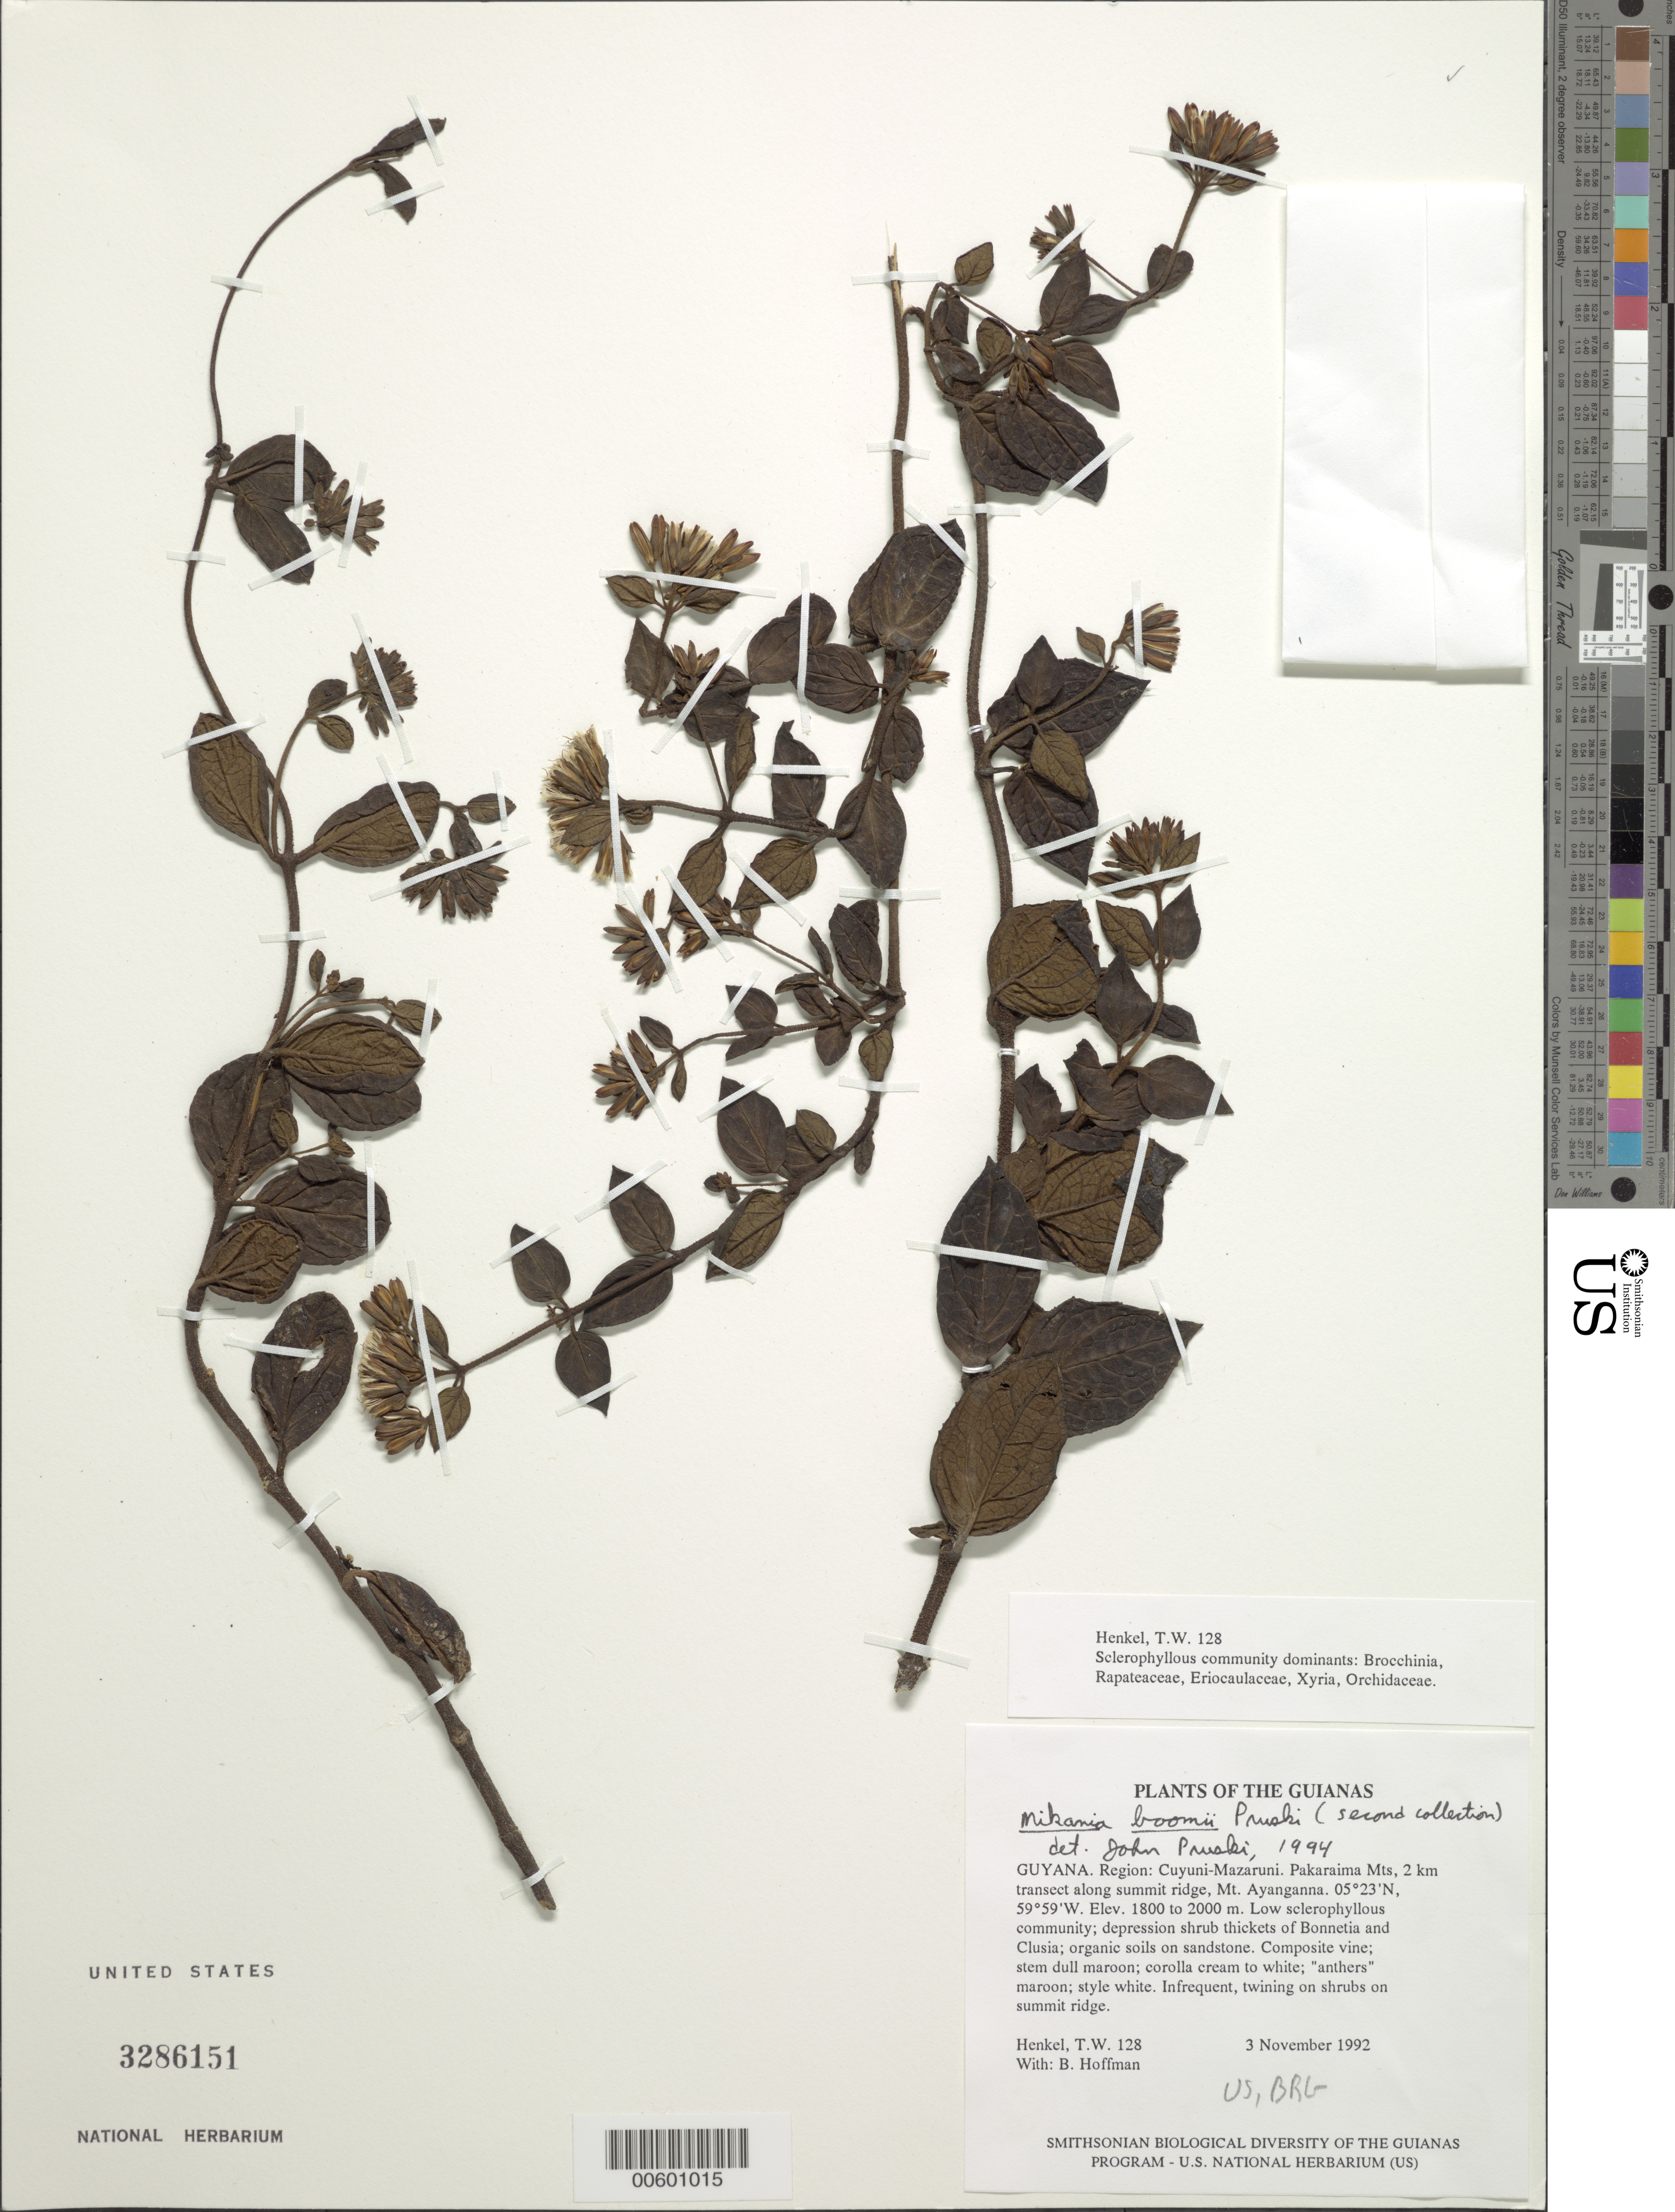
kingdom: Plantae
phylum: Tracheophyta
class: Magnoliopsida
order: Asterales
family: Asteraceae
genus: Mikania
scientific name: Mikania boomii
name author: Pruski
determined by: Pruski, J. F.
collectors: T. Henkel & B. Hoffman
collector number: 128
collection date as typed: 3 November 1992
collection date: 1992-11-03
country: Guyana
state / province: Cuyuni-Mazaruni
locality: Pakaraima Mts, 2 km transect along summit ridge, Mt. Ayanganna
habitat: Low sclerophyllous community; depression shrub thickets of Bonnetia and Clusia; organic soils on sandstone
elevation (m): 1800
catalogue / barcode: US 3286151